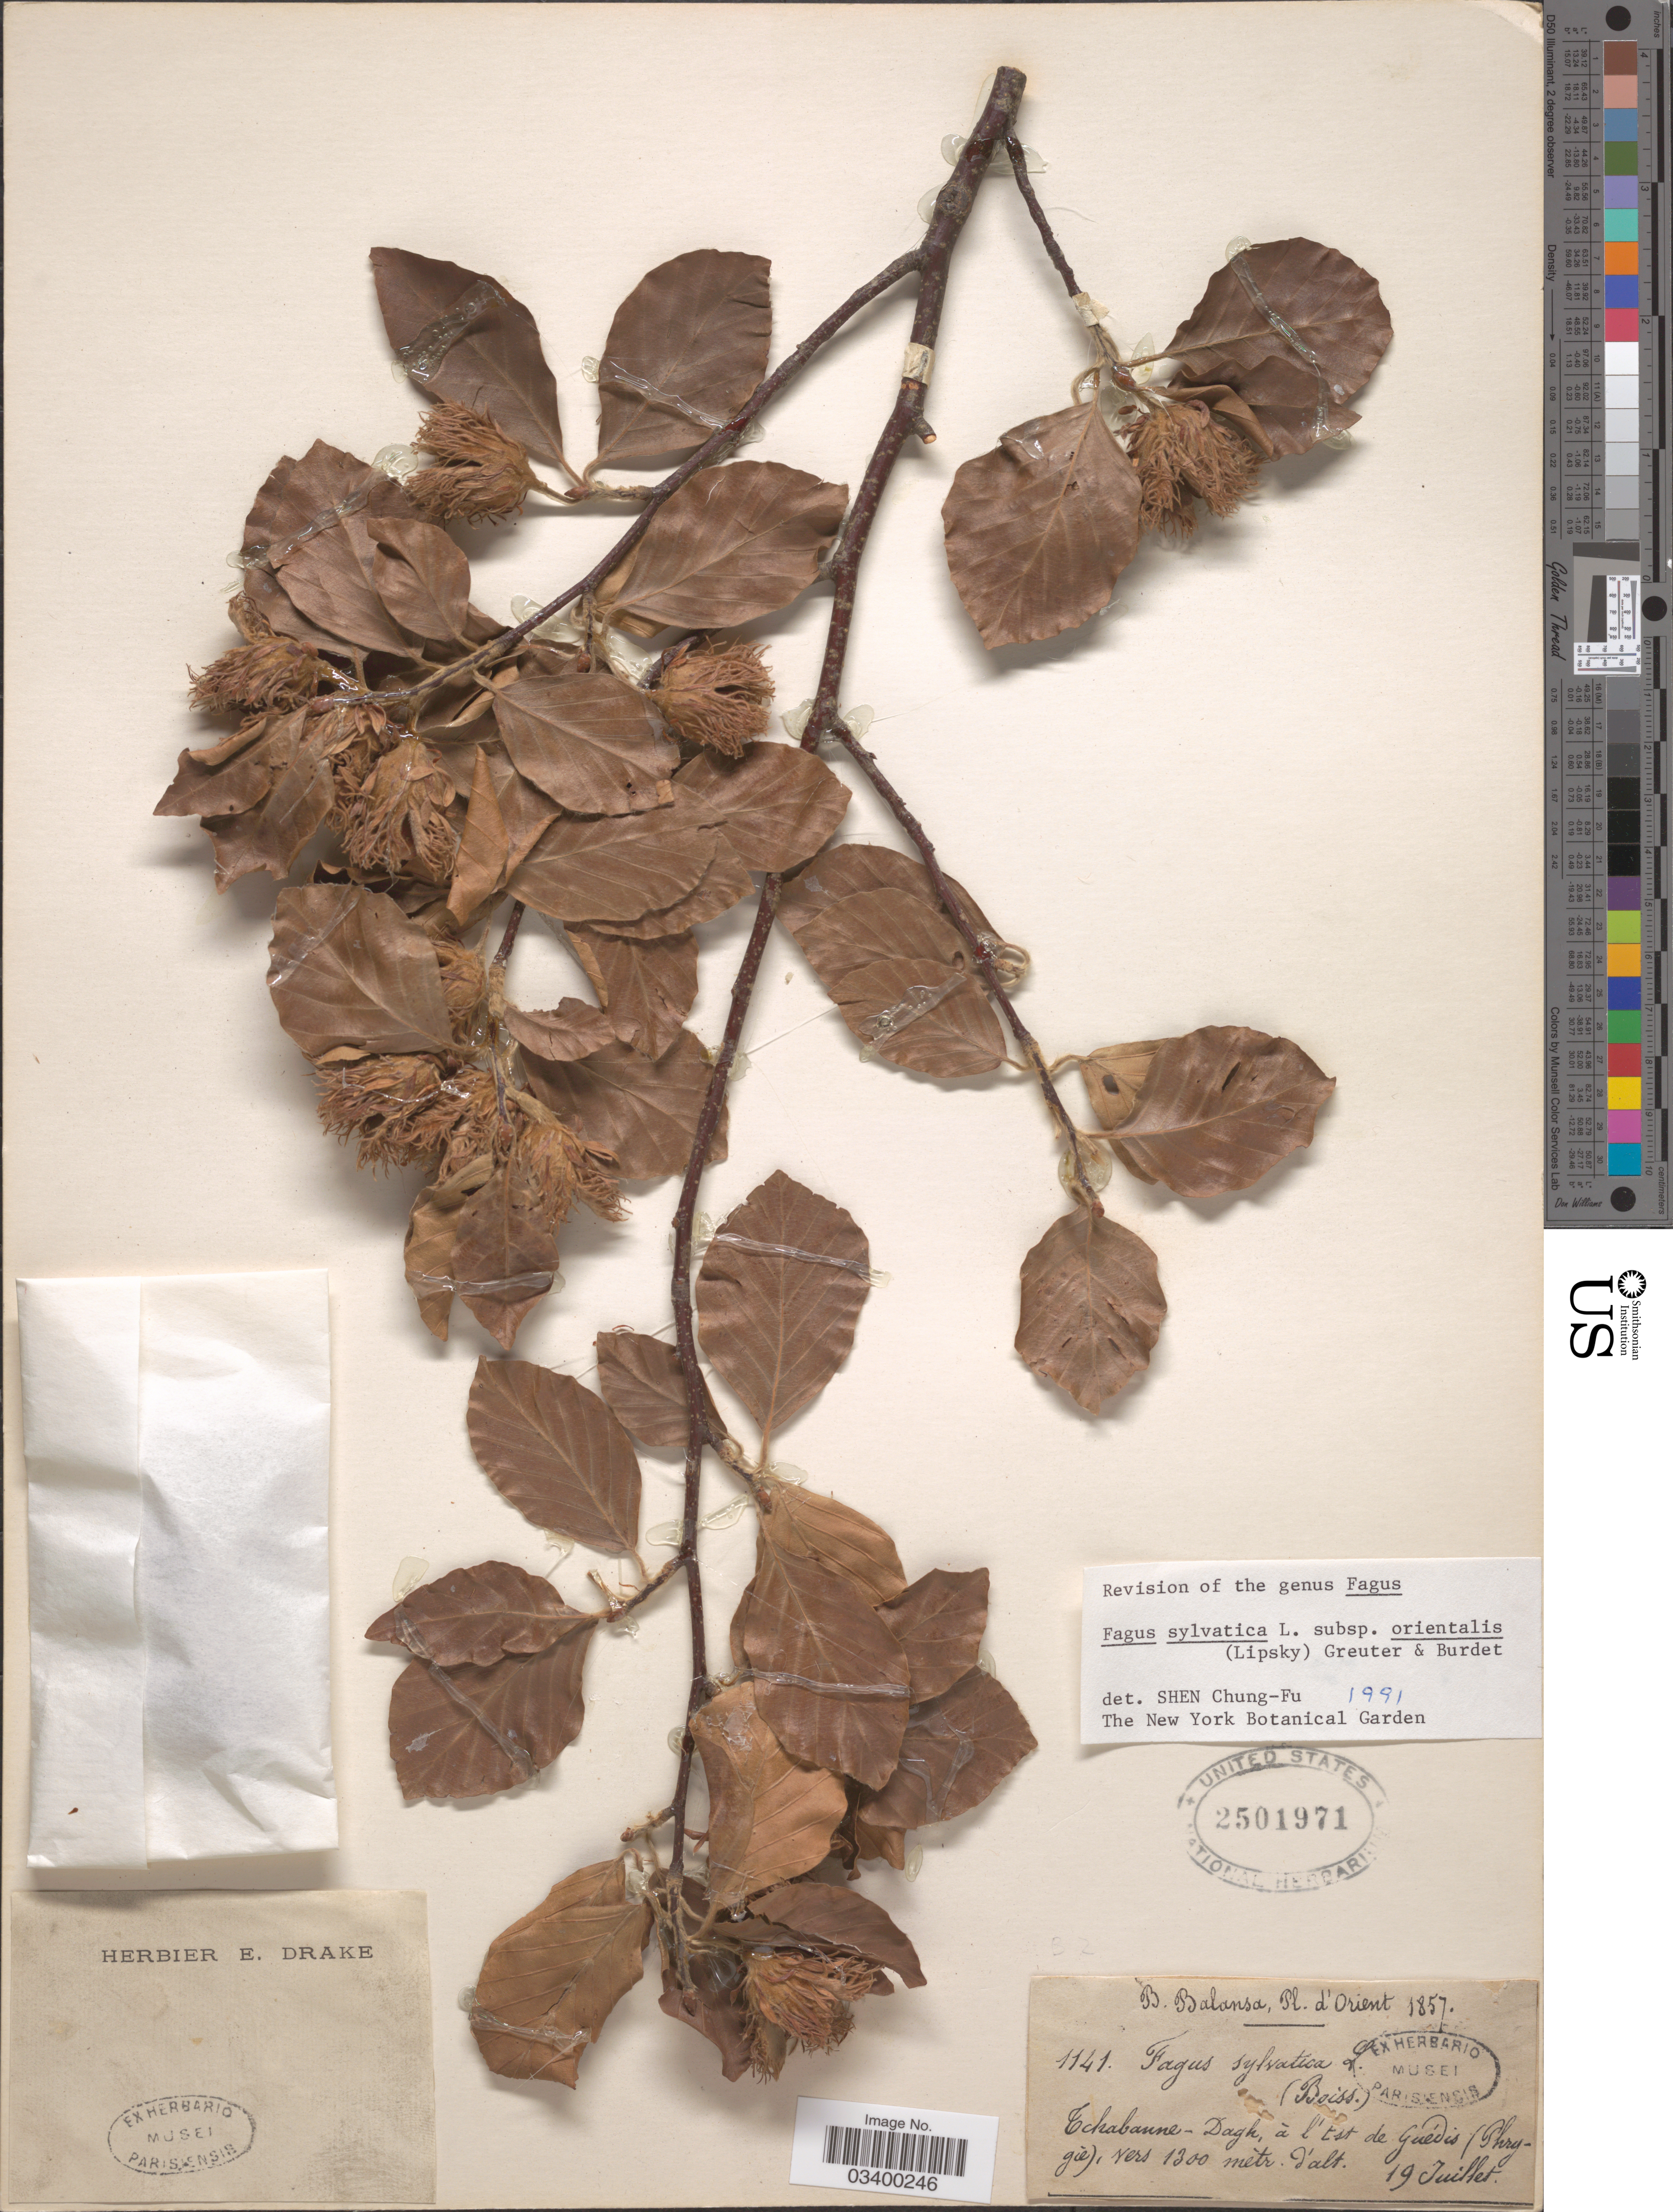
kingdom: Plantae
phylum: Tracheophyta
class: Magnoliopsida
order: Fagales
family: Fagaceae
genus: Fagus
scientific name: Fagus orientalis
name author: Lipsky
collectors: B. Balansa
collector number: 1141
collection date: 1857-07-19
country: Turkey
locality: Orient. Echabanne-Dagh, à l'Est de Guédis (Phrygie).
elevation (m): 1300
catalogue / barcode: US 2501971